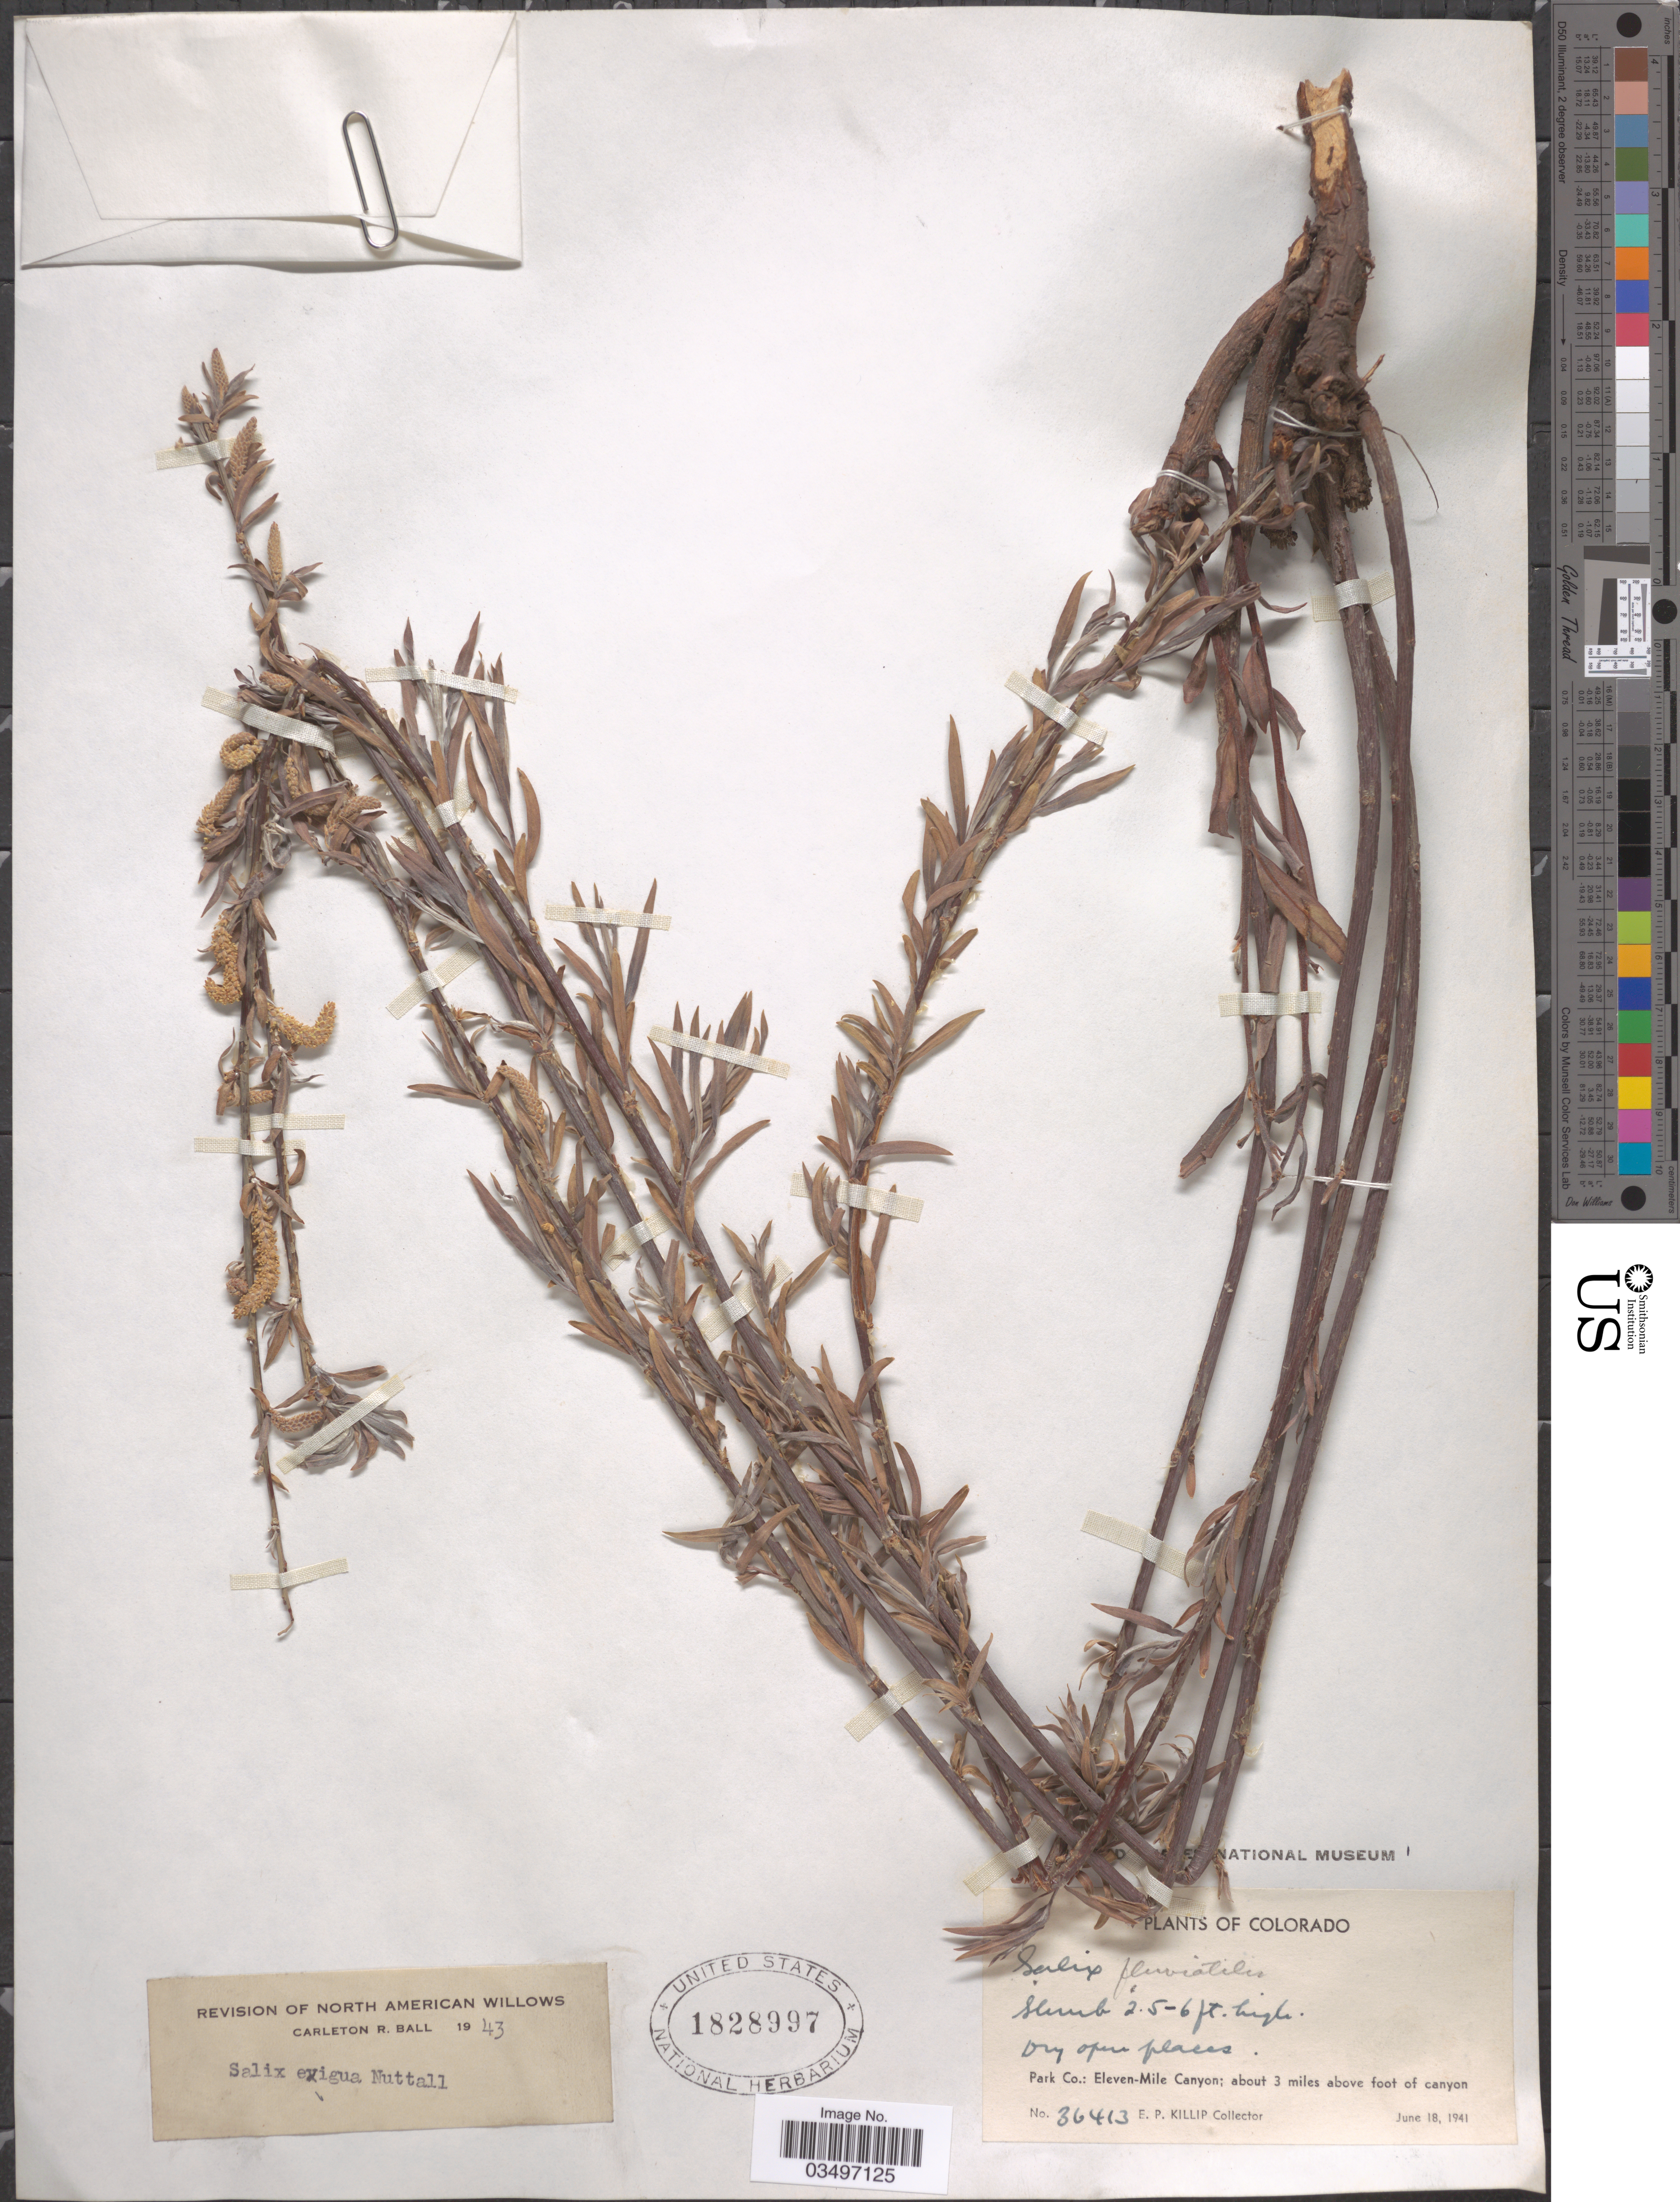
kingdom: Plantae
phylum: Tracheophyta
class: Magnoliopsida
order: Malpighiales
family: Salicaceae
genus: Salix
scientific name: Salix exigua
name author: Nutt.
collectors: E. P. Killip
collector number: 36413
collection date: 1941-06-18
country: United States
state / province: Colorado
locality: Park Co.: Eleven-Mile Canyon; about 3 miles above foot of canyon.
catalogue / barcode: US 1828997